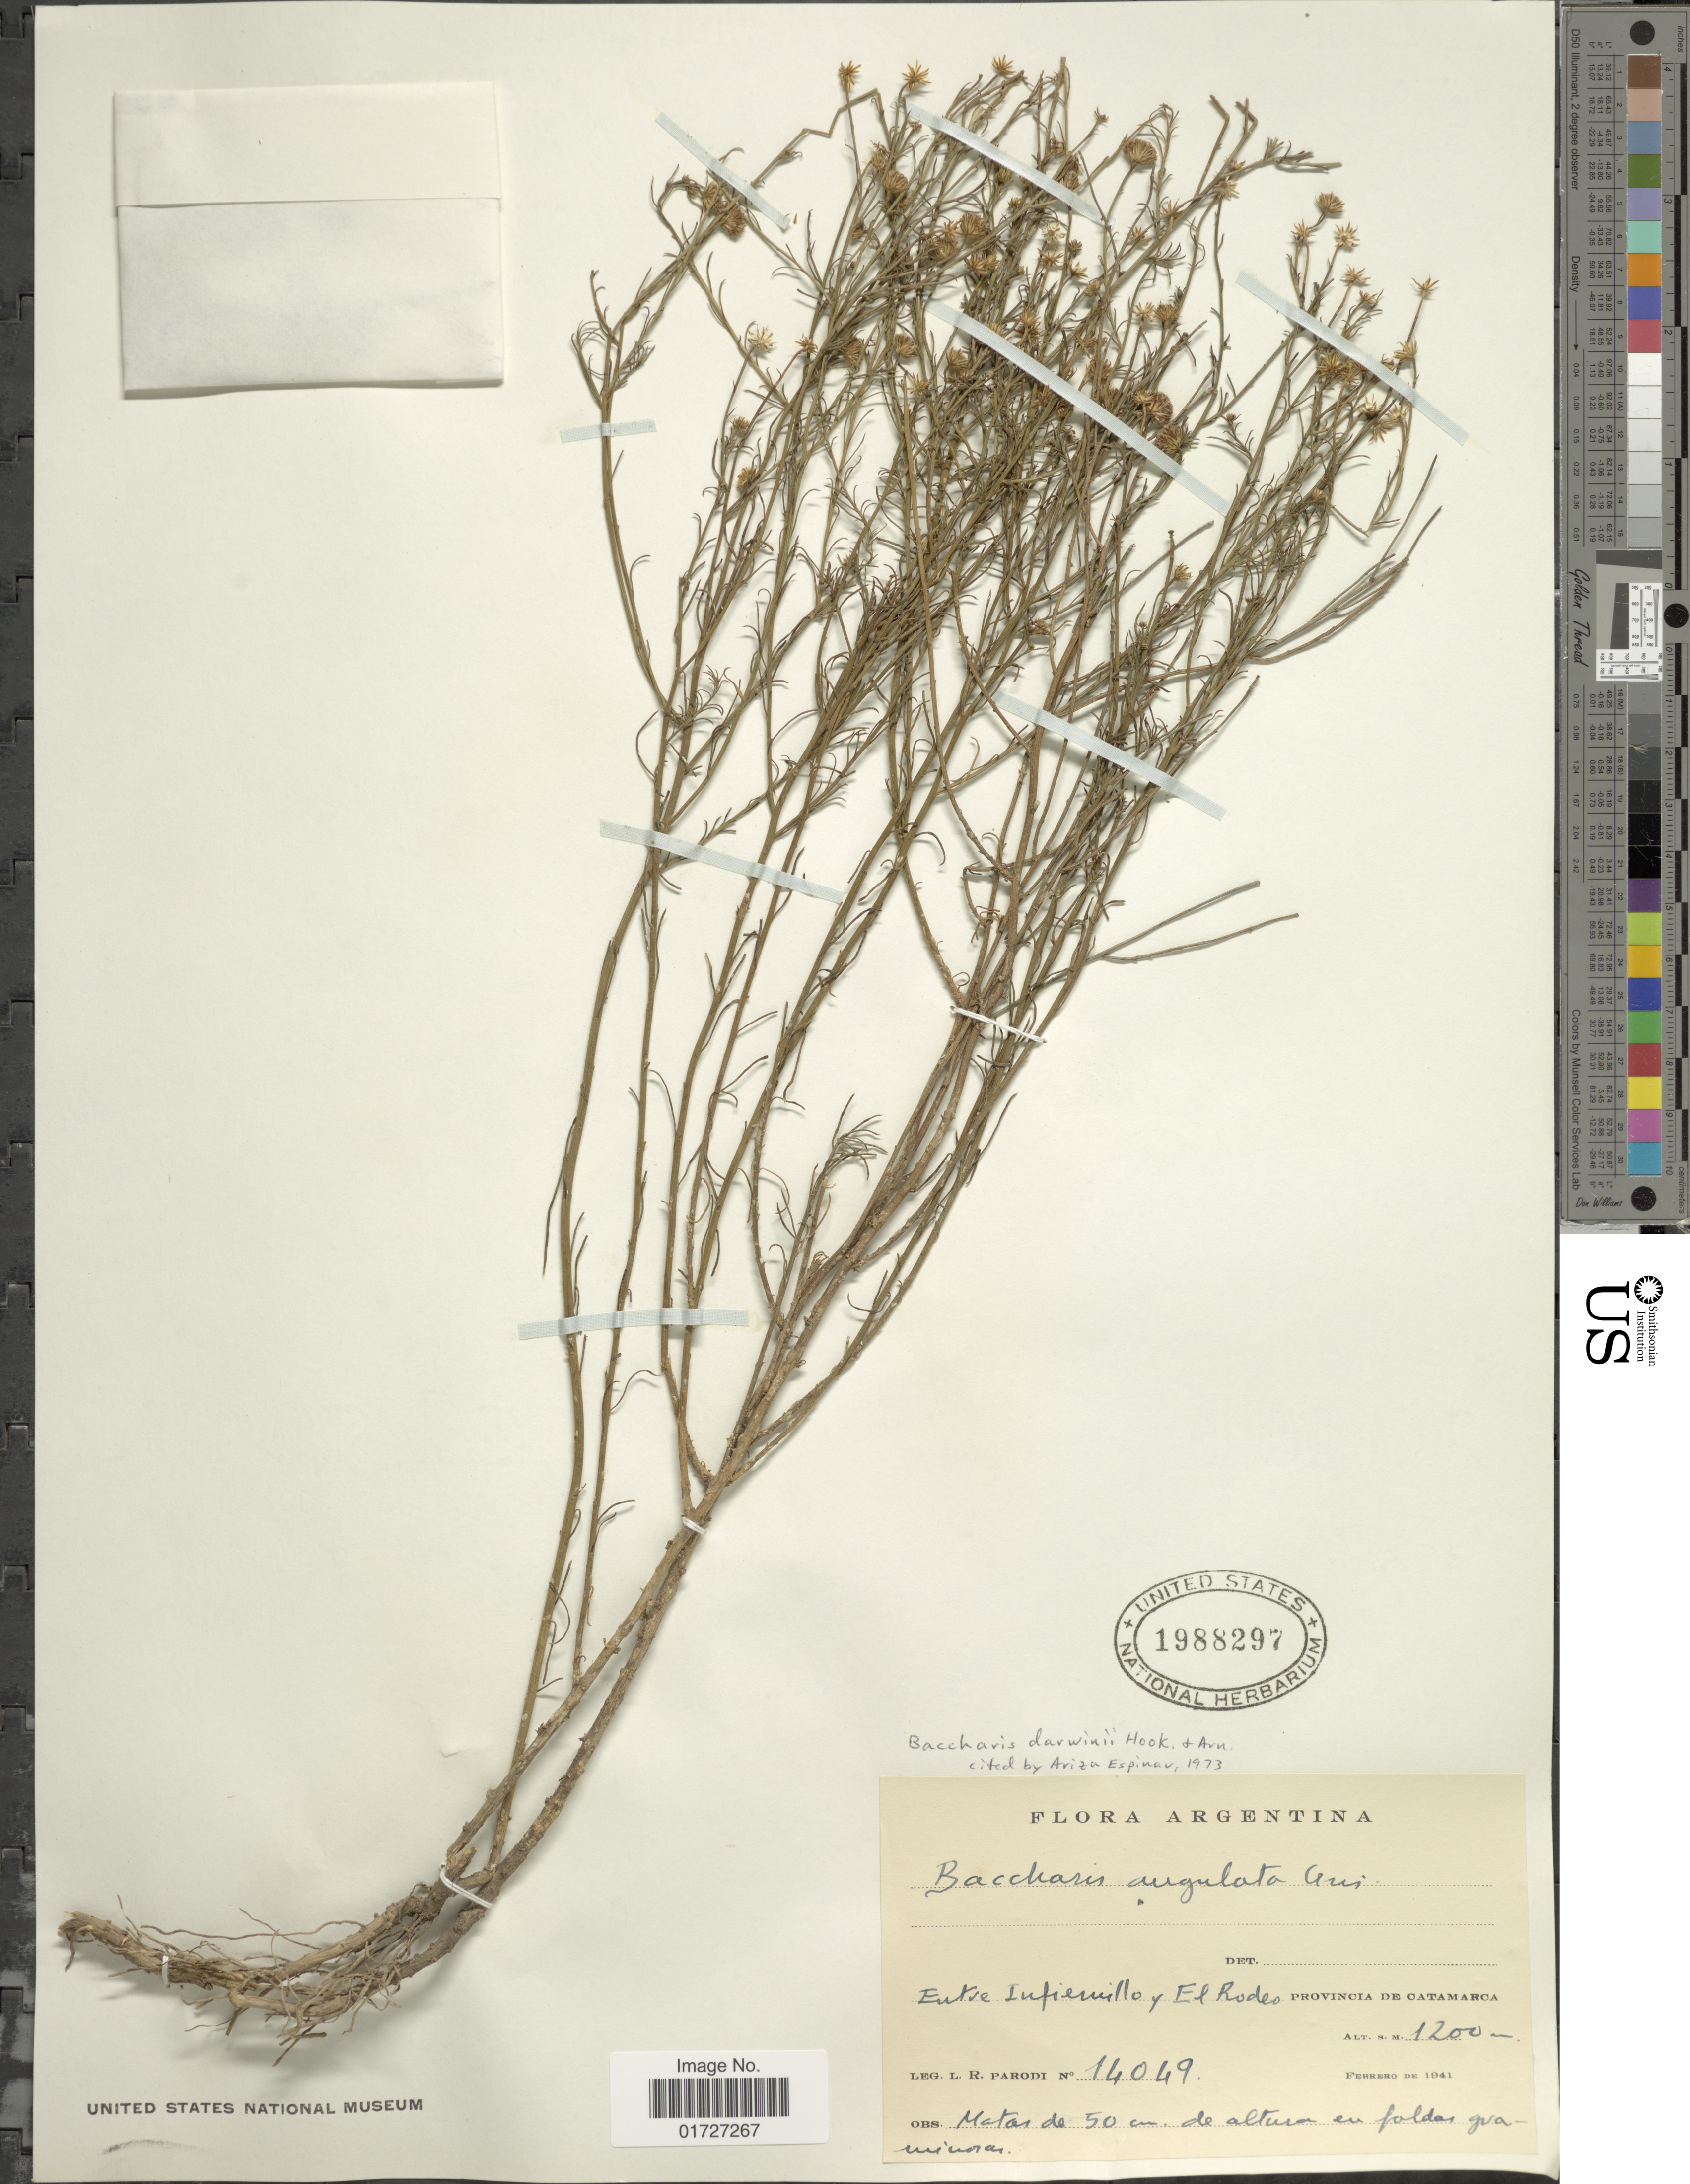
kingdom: Plantae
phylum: Tracheophyta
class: Magnoliopsida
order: Asterales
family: Asteraceae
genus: Baccharis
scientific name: Baccharis darwinii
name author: Hook. & Arn.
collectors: L. R. Parodi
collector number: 14049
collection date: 1941-02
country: Argentina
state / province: Catamarca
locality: Entre Infieruillo y El Rodeo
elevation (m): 1200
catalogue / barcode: US 1988297